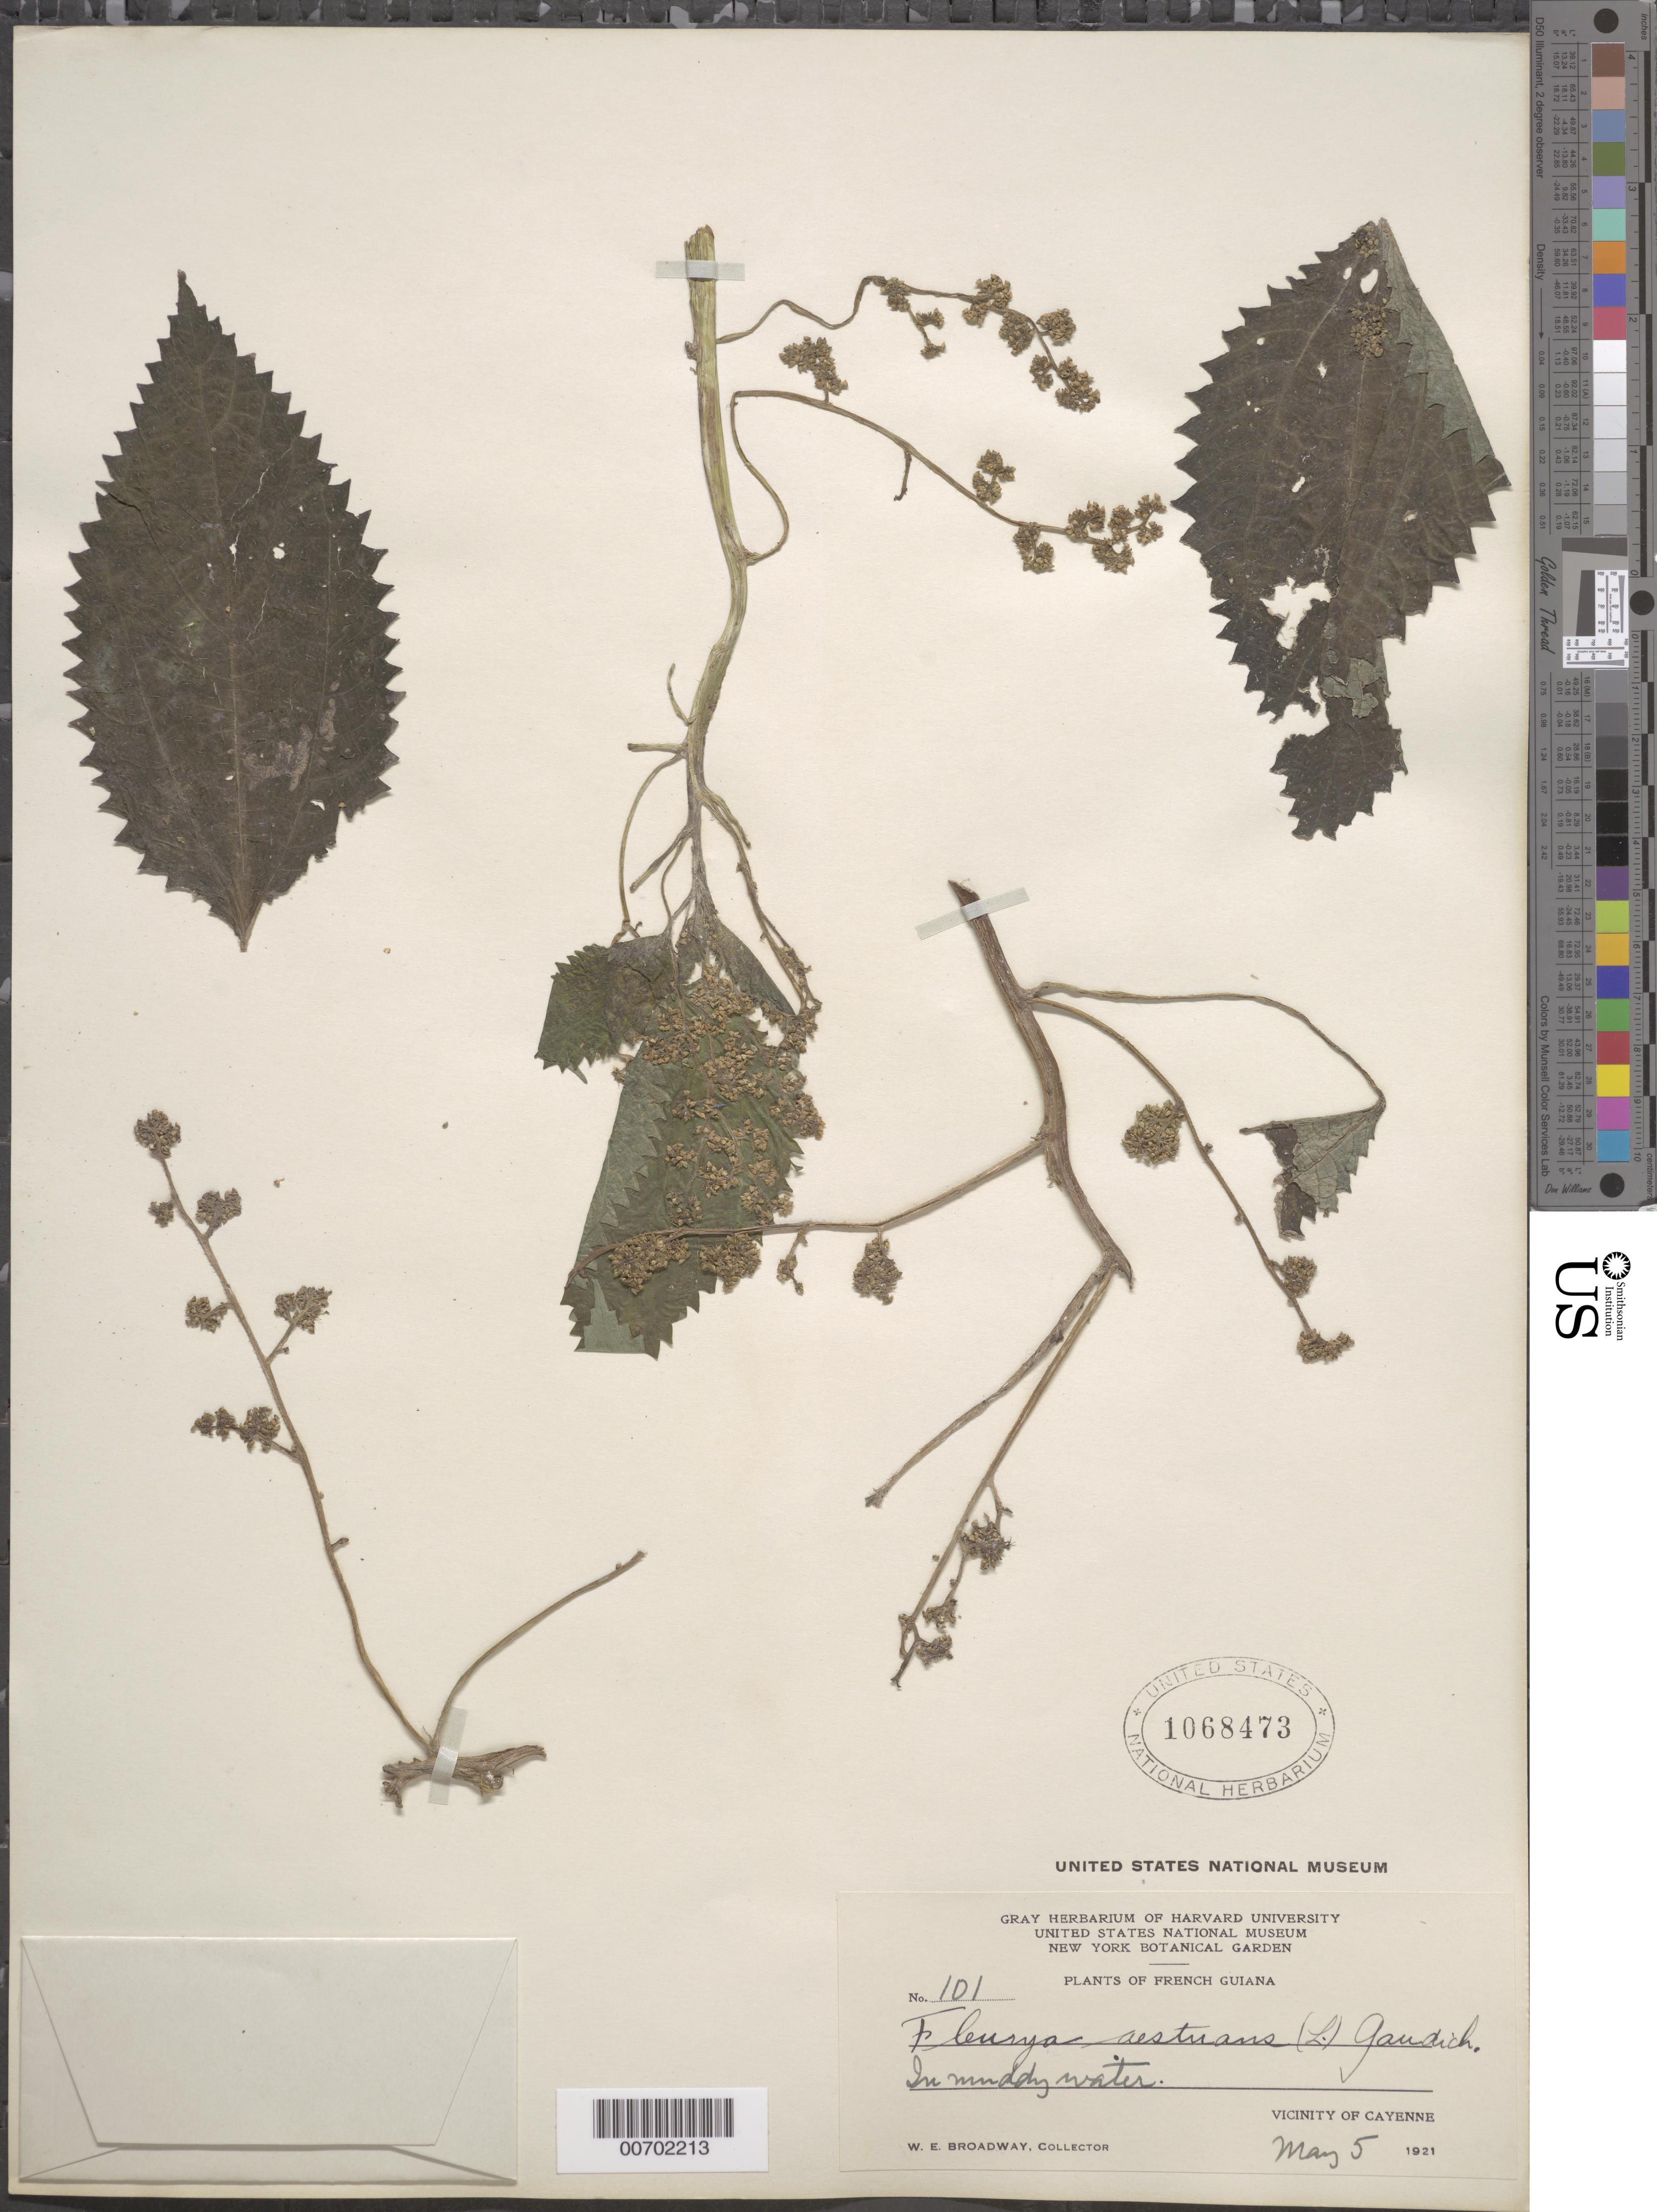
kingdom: Plantae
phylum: Tracheophyta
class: Magnoliopsida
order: Rosales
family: Urticaceae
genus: Laportea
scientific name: Laportea aestuans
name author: (L.) Chew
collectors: W. E. Broadway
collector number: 101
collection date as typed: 5-May-21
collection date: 1921-05-05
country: French Guiana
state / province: Cayenne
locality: Cayenne, vic.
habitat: In muddy water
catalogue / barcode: US 1068473